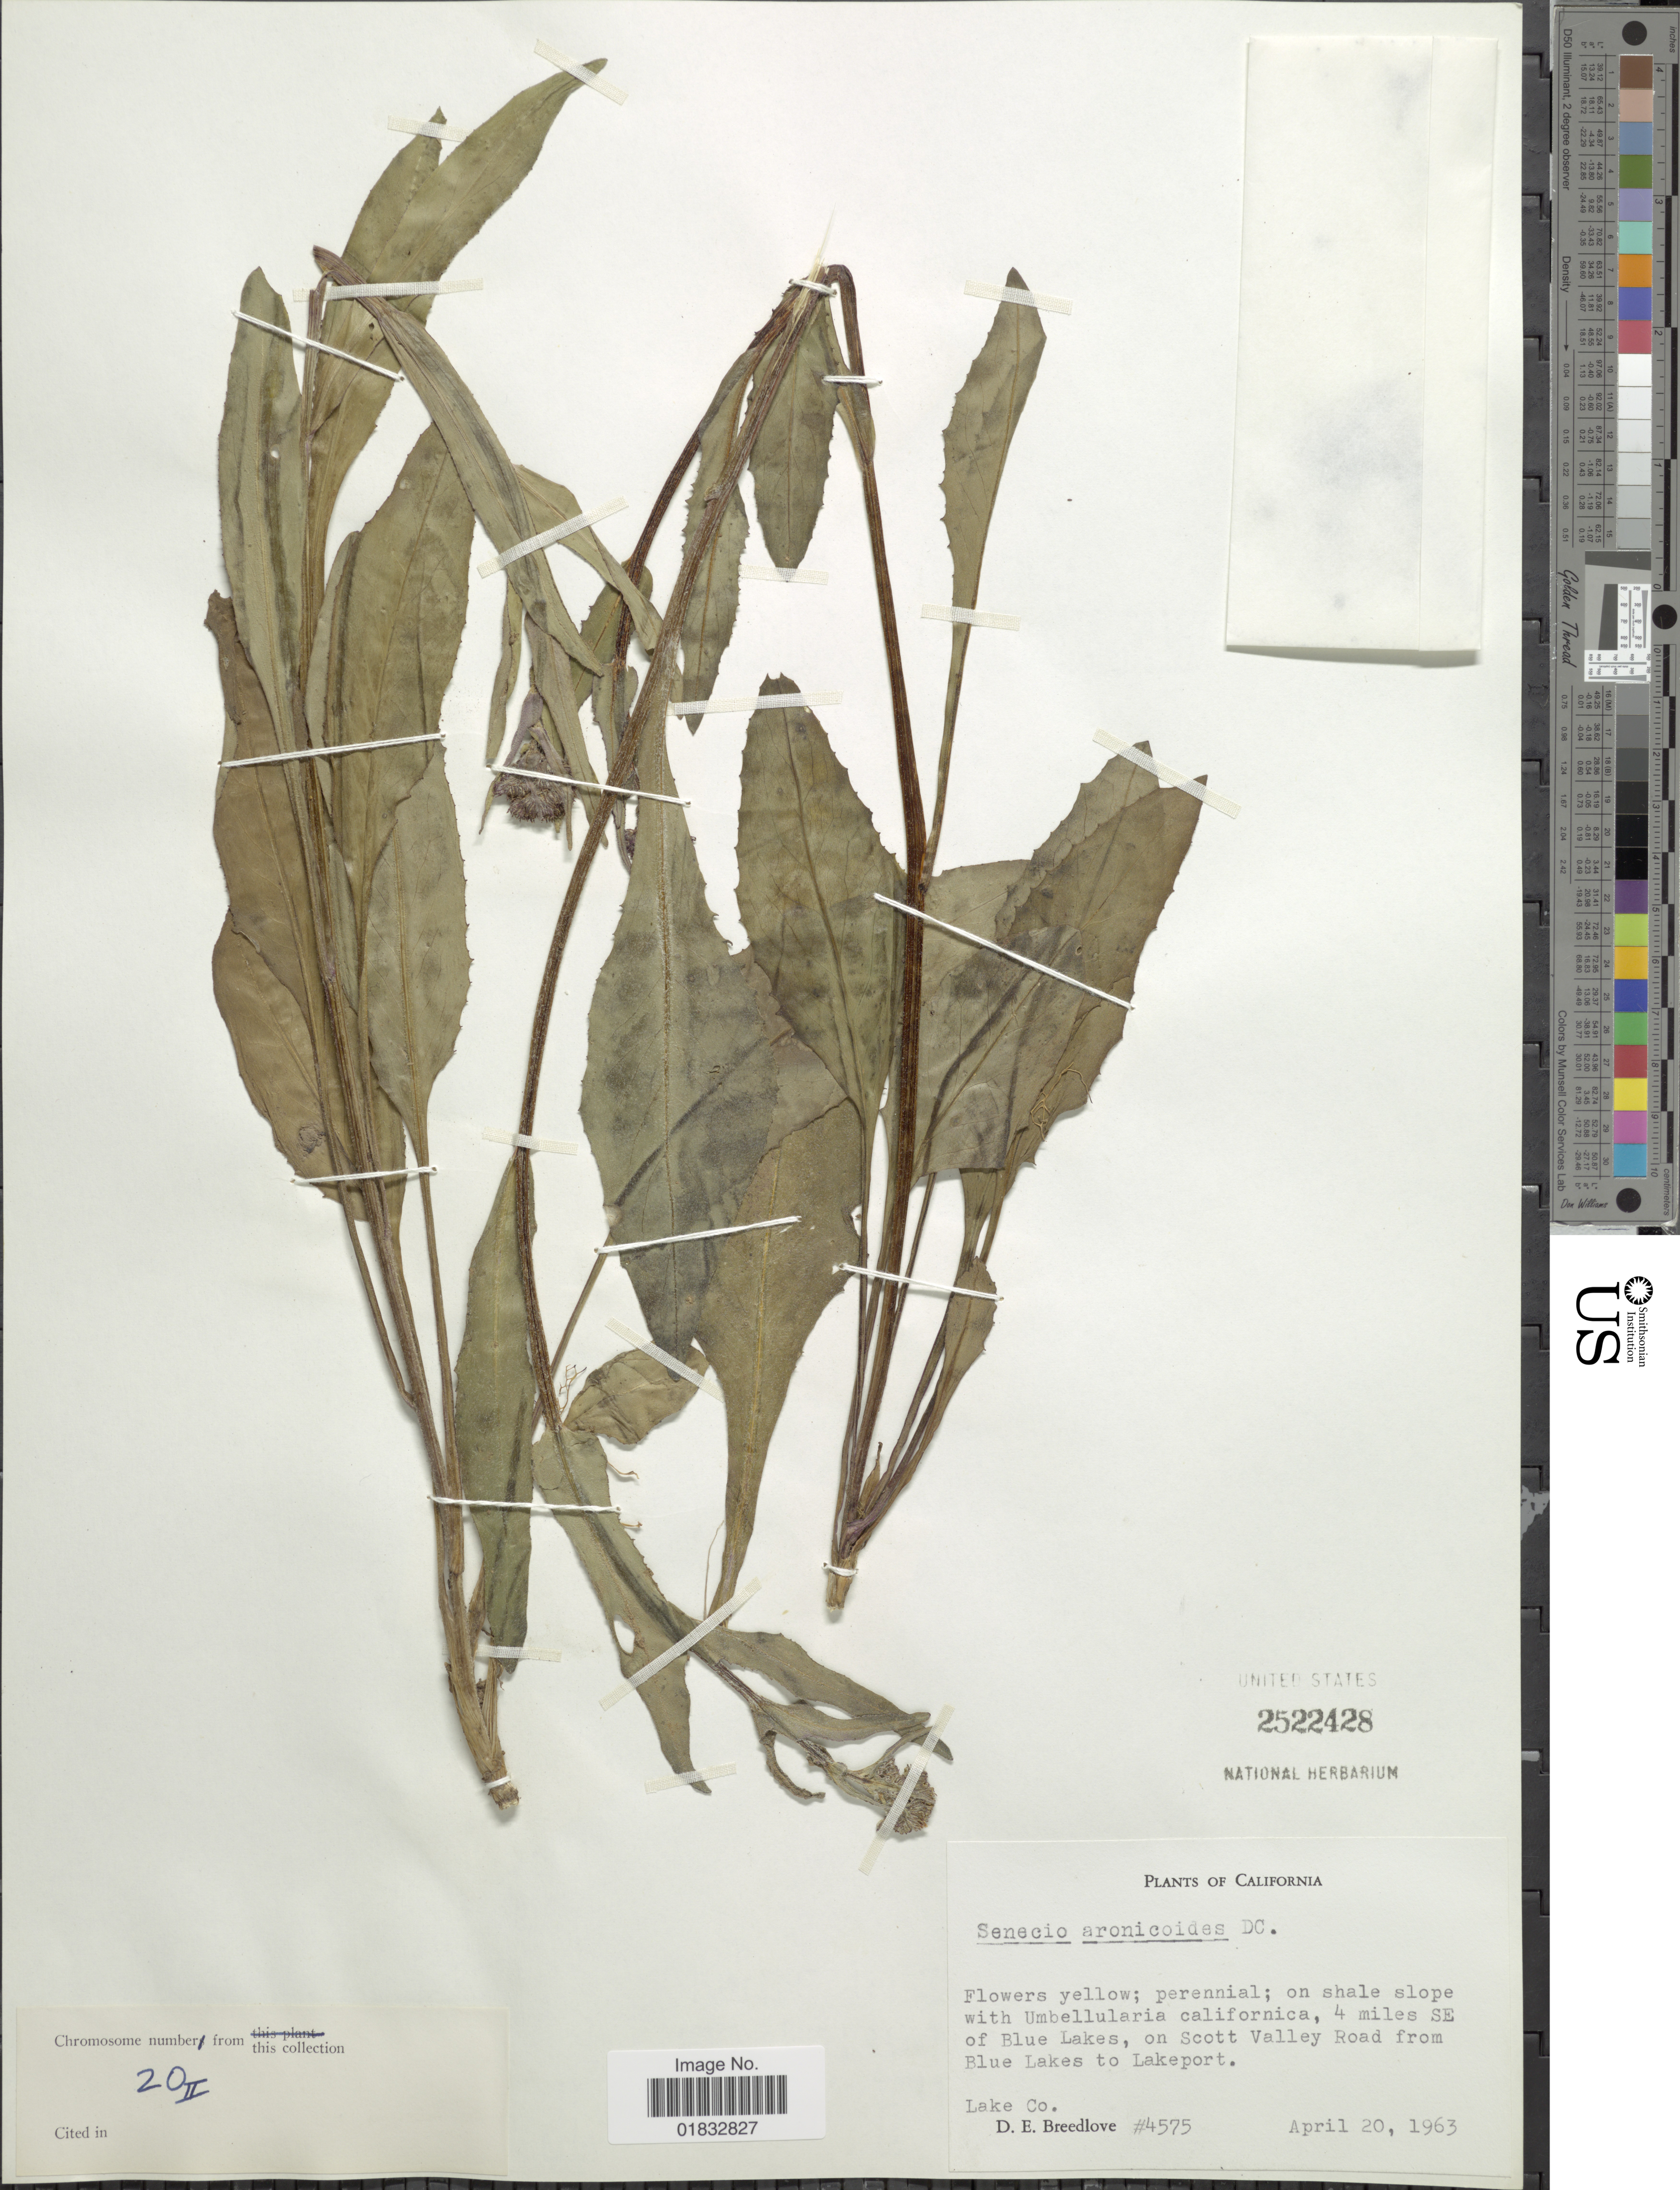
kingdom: Plantae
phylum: Tracheophyta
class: Magnoliopsida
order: Asterales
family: Asteraceae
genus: Senecio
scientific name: Senecio aronicoides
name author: DC.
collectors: D. E. Breedlove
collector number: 4575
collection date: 1963-04-20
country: United States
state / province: California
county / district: Lake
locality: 4 miles SE of Blue Lakes, on Scott Valley Road from Blue Lakes to Lakeport, Lake Co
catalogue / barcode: US 2522428